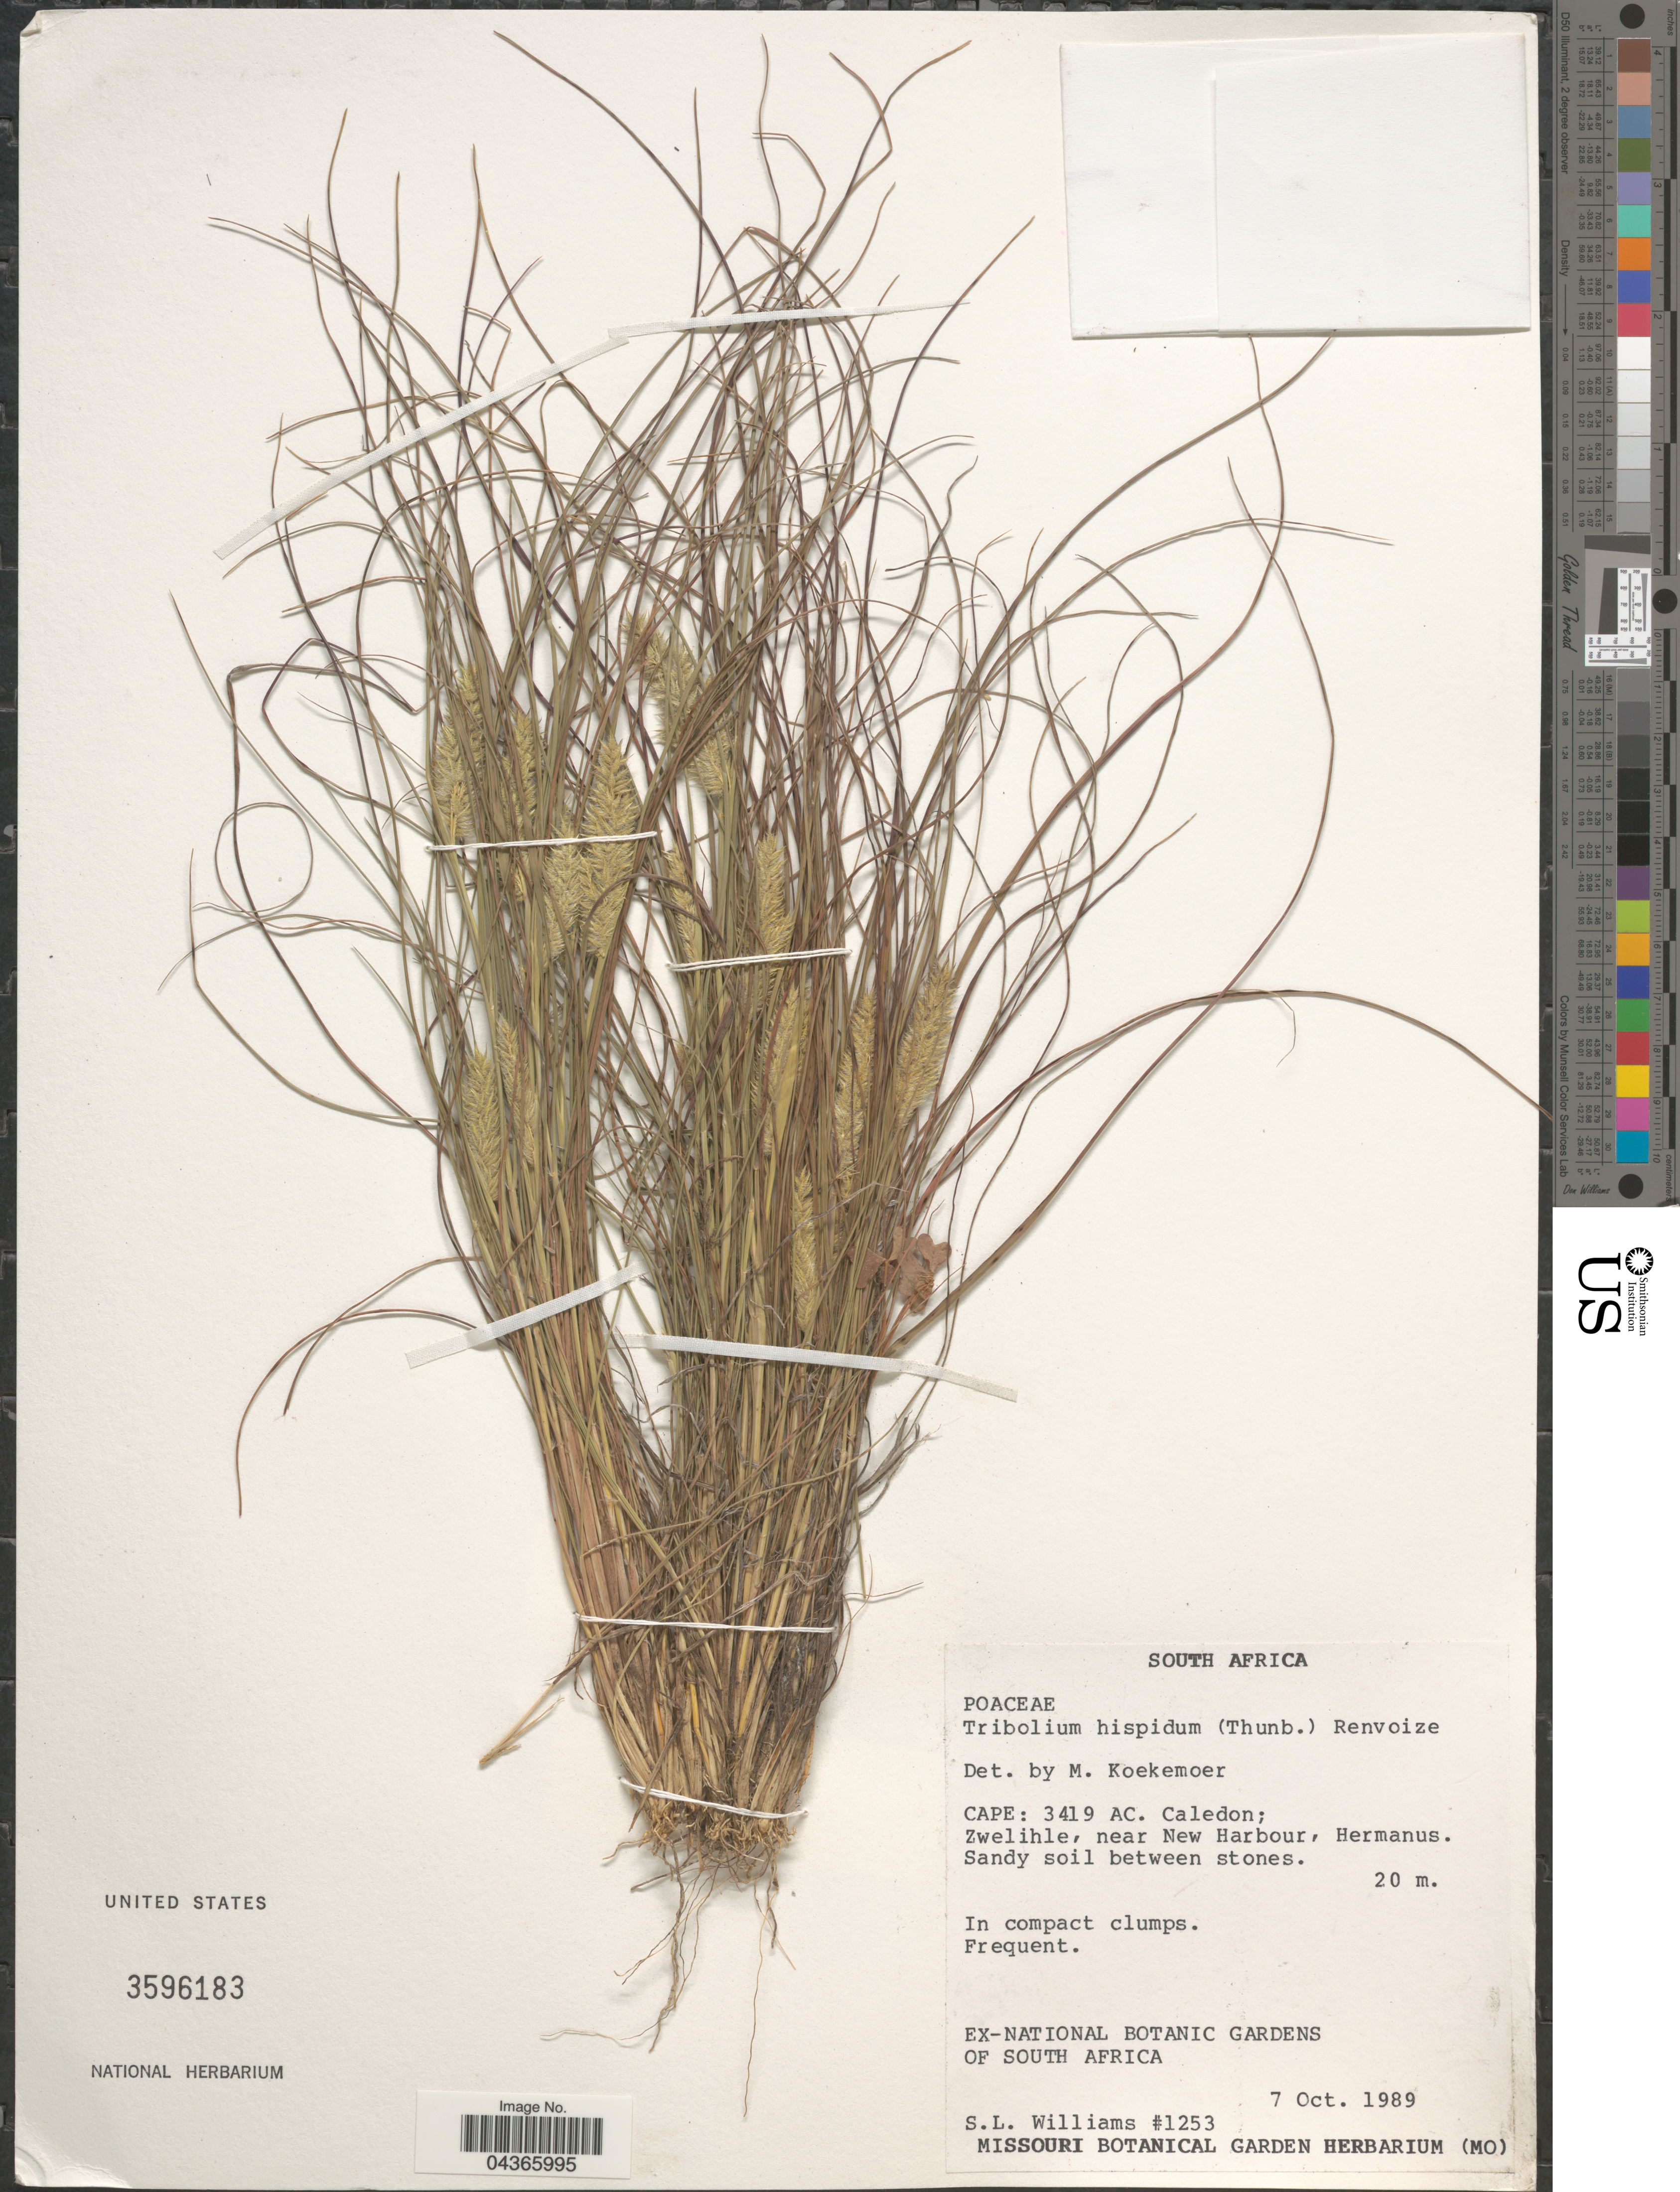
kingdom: Plantae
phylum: Tracheophyta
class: Liliopsida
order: Poales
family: Poaceae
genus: Tribolium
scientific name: Tribolium hispidum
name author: (Thunb.) Desv.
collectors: S. L. Williams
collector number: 1253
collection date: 1989-10-07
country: South Africa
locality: Cape: 3419 AC. Caledon; Zwelihle, near New Harbour, Hermanus.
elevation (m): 20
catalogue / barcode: US 3596183